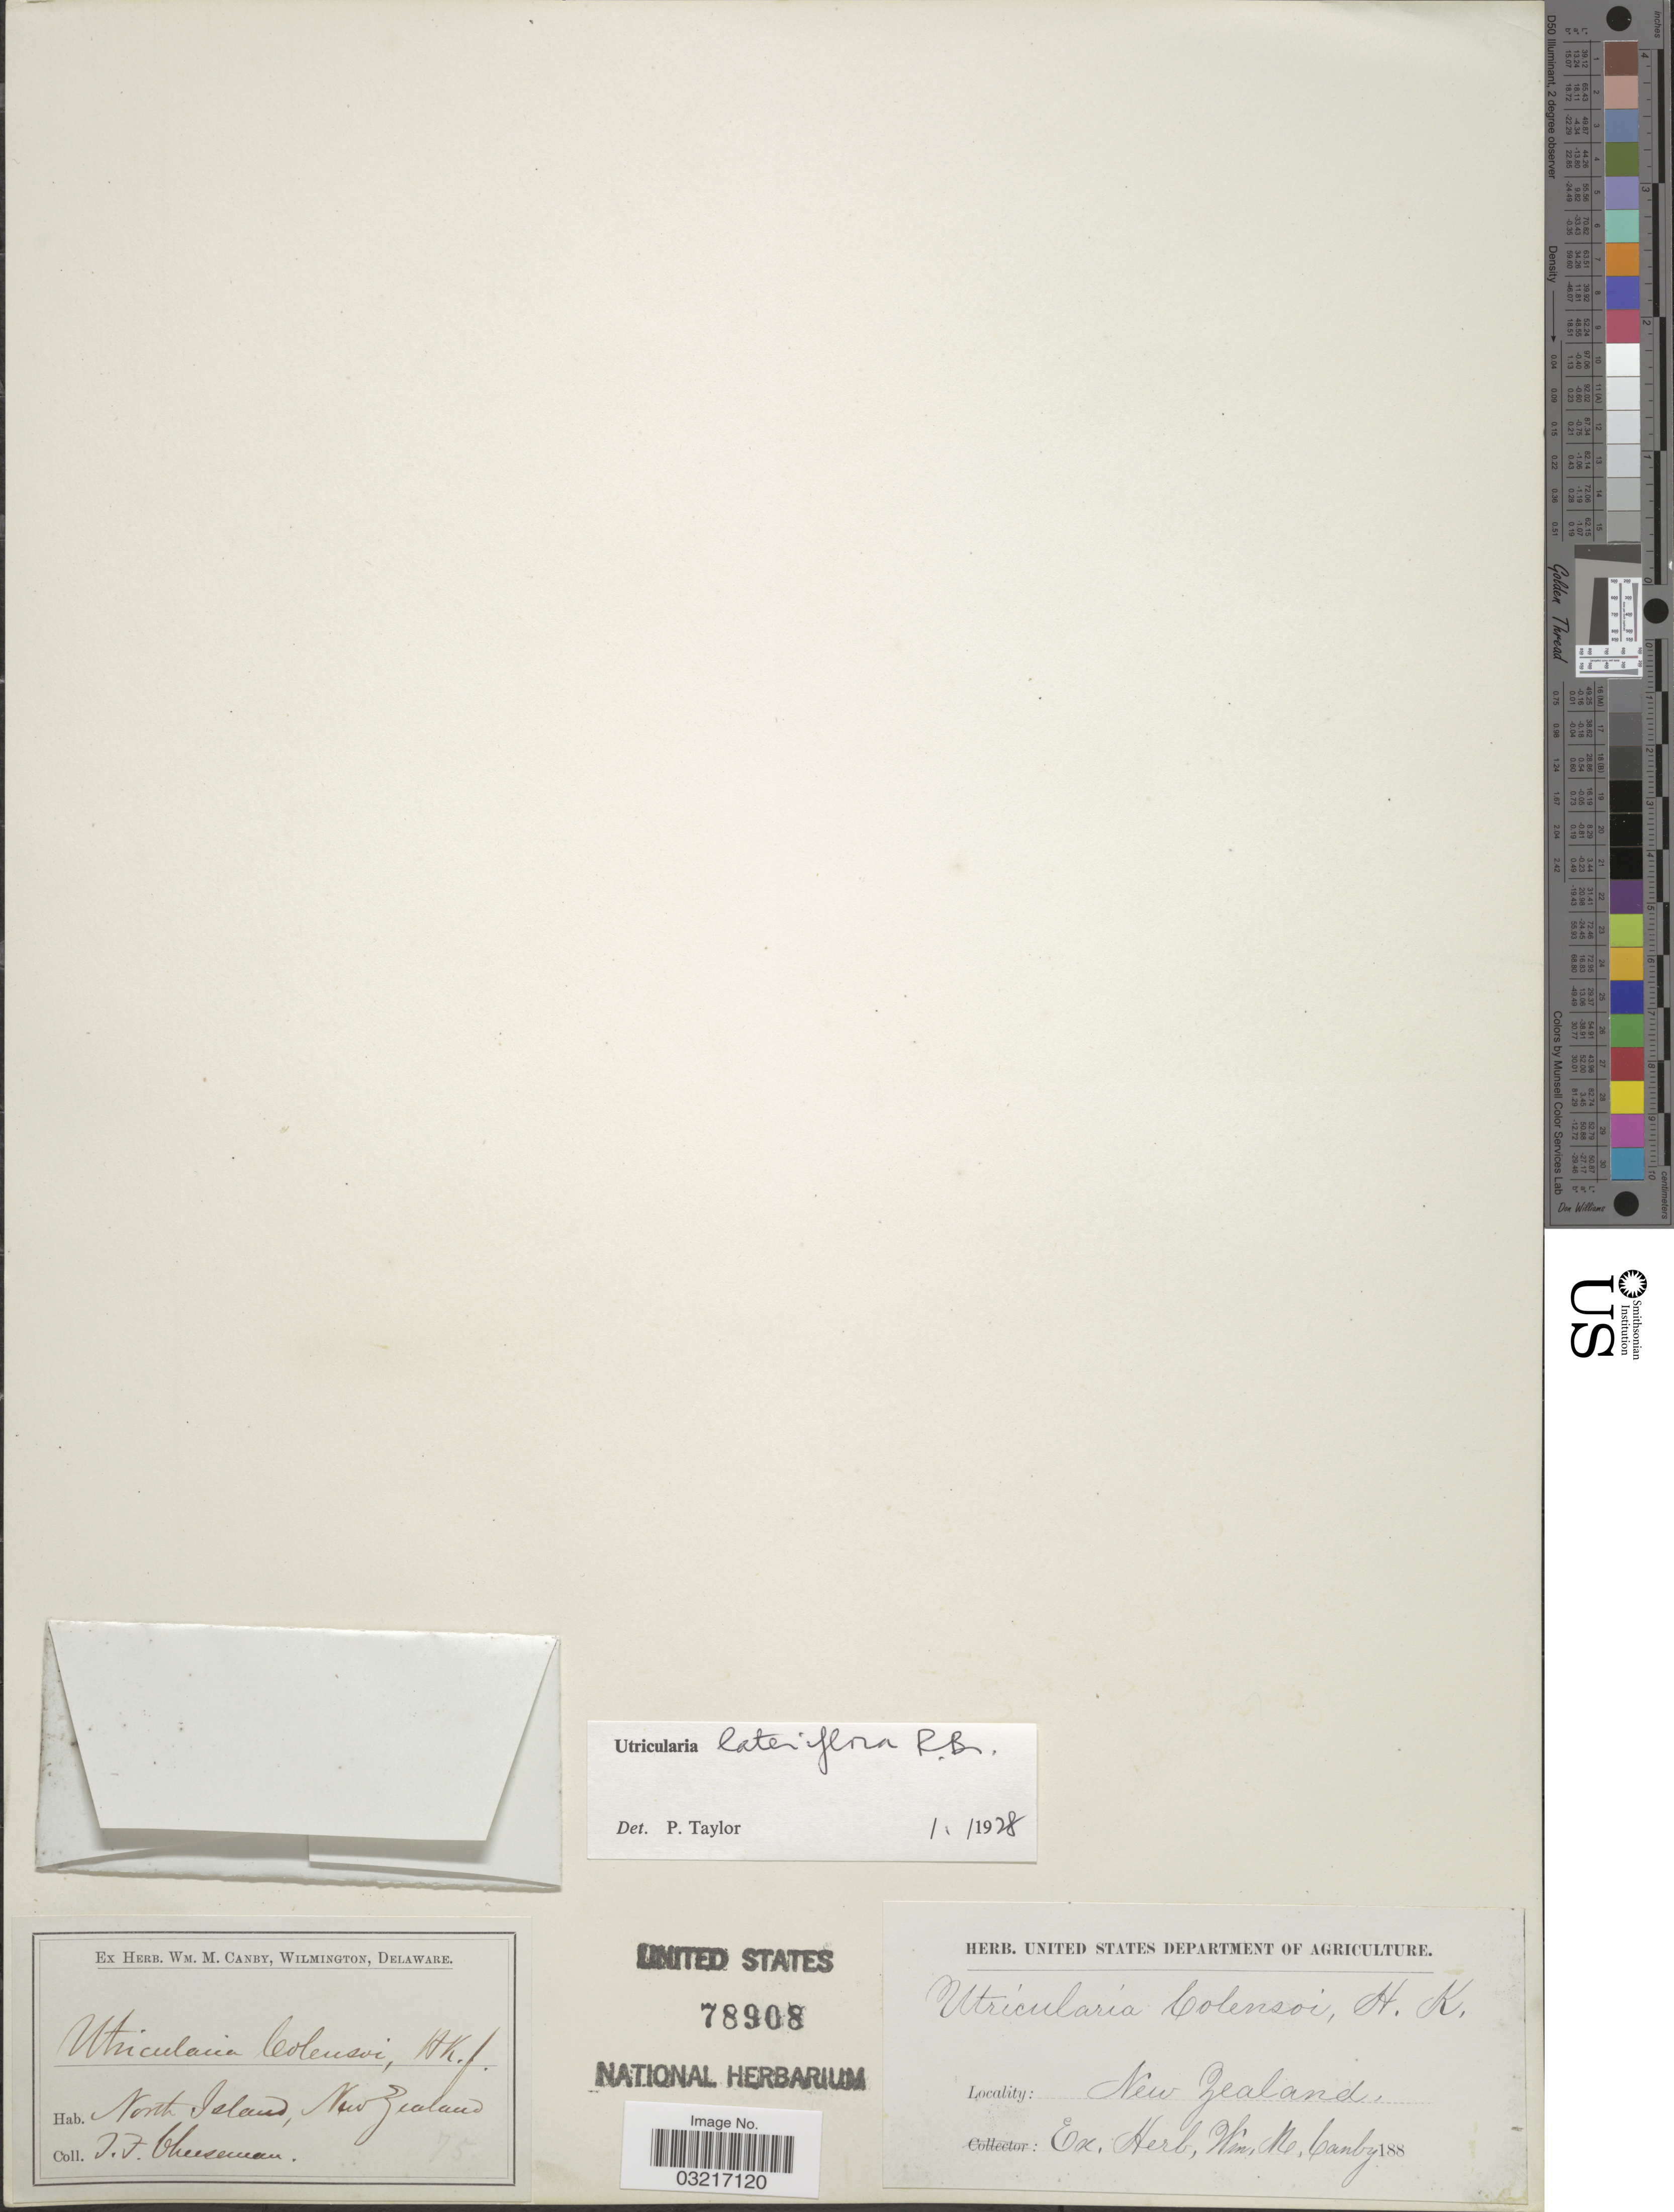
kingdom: Plantae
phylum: Tracheophyta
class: Magnoliopsida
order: Lamiales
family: Lentibulariaceae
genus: Utricularia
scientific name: Utricularia lateriflora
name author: R. Br.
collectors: T. F. Cheeseman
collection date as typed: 188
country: New Zealand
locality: North Island.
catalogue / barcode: US 78908